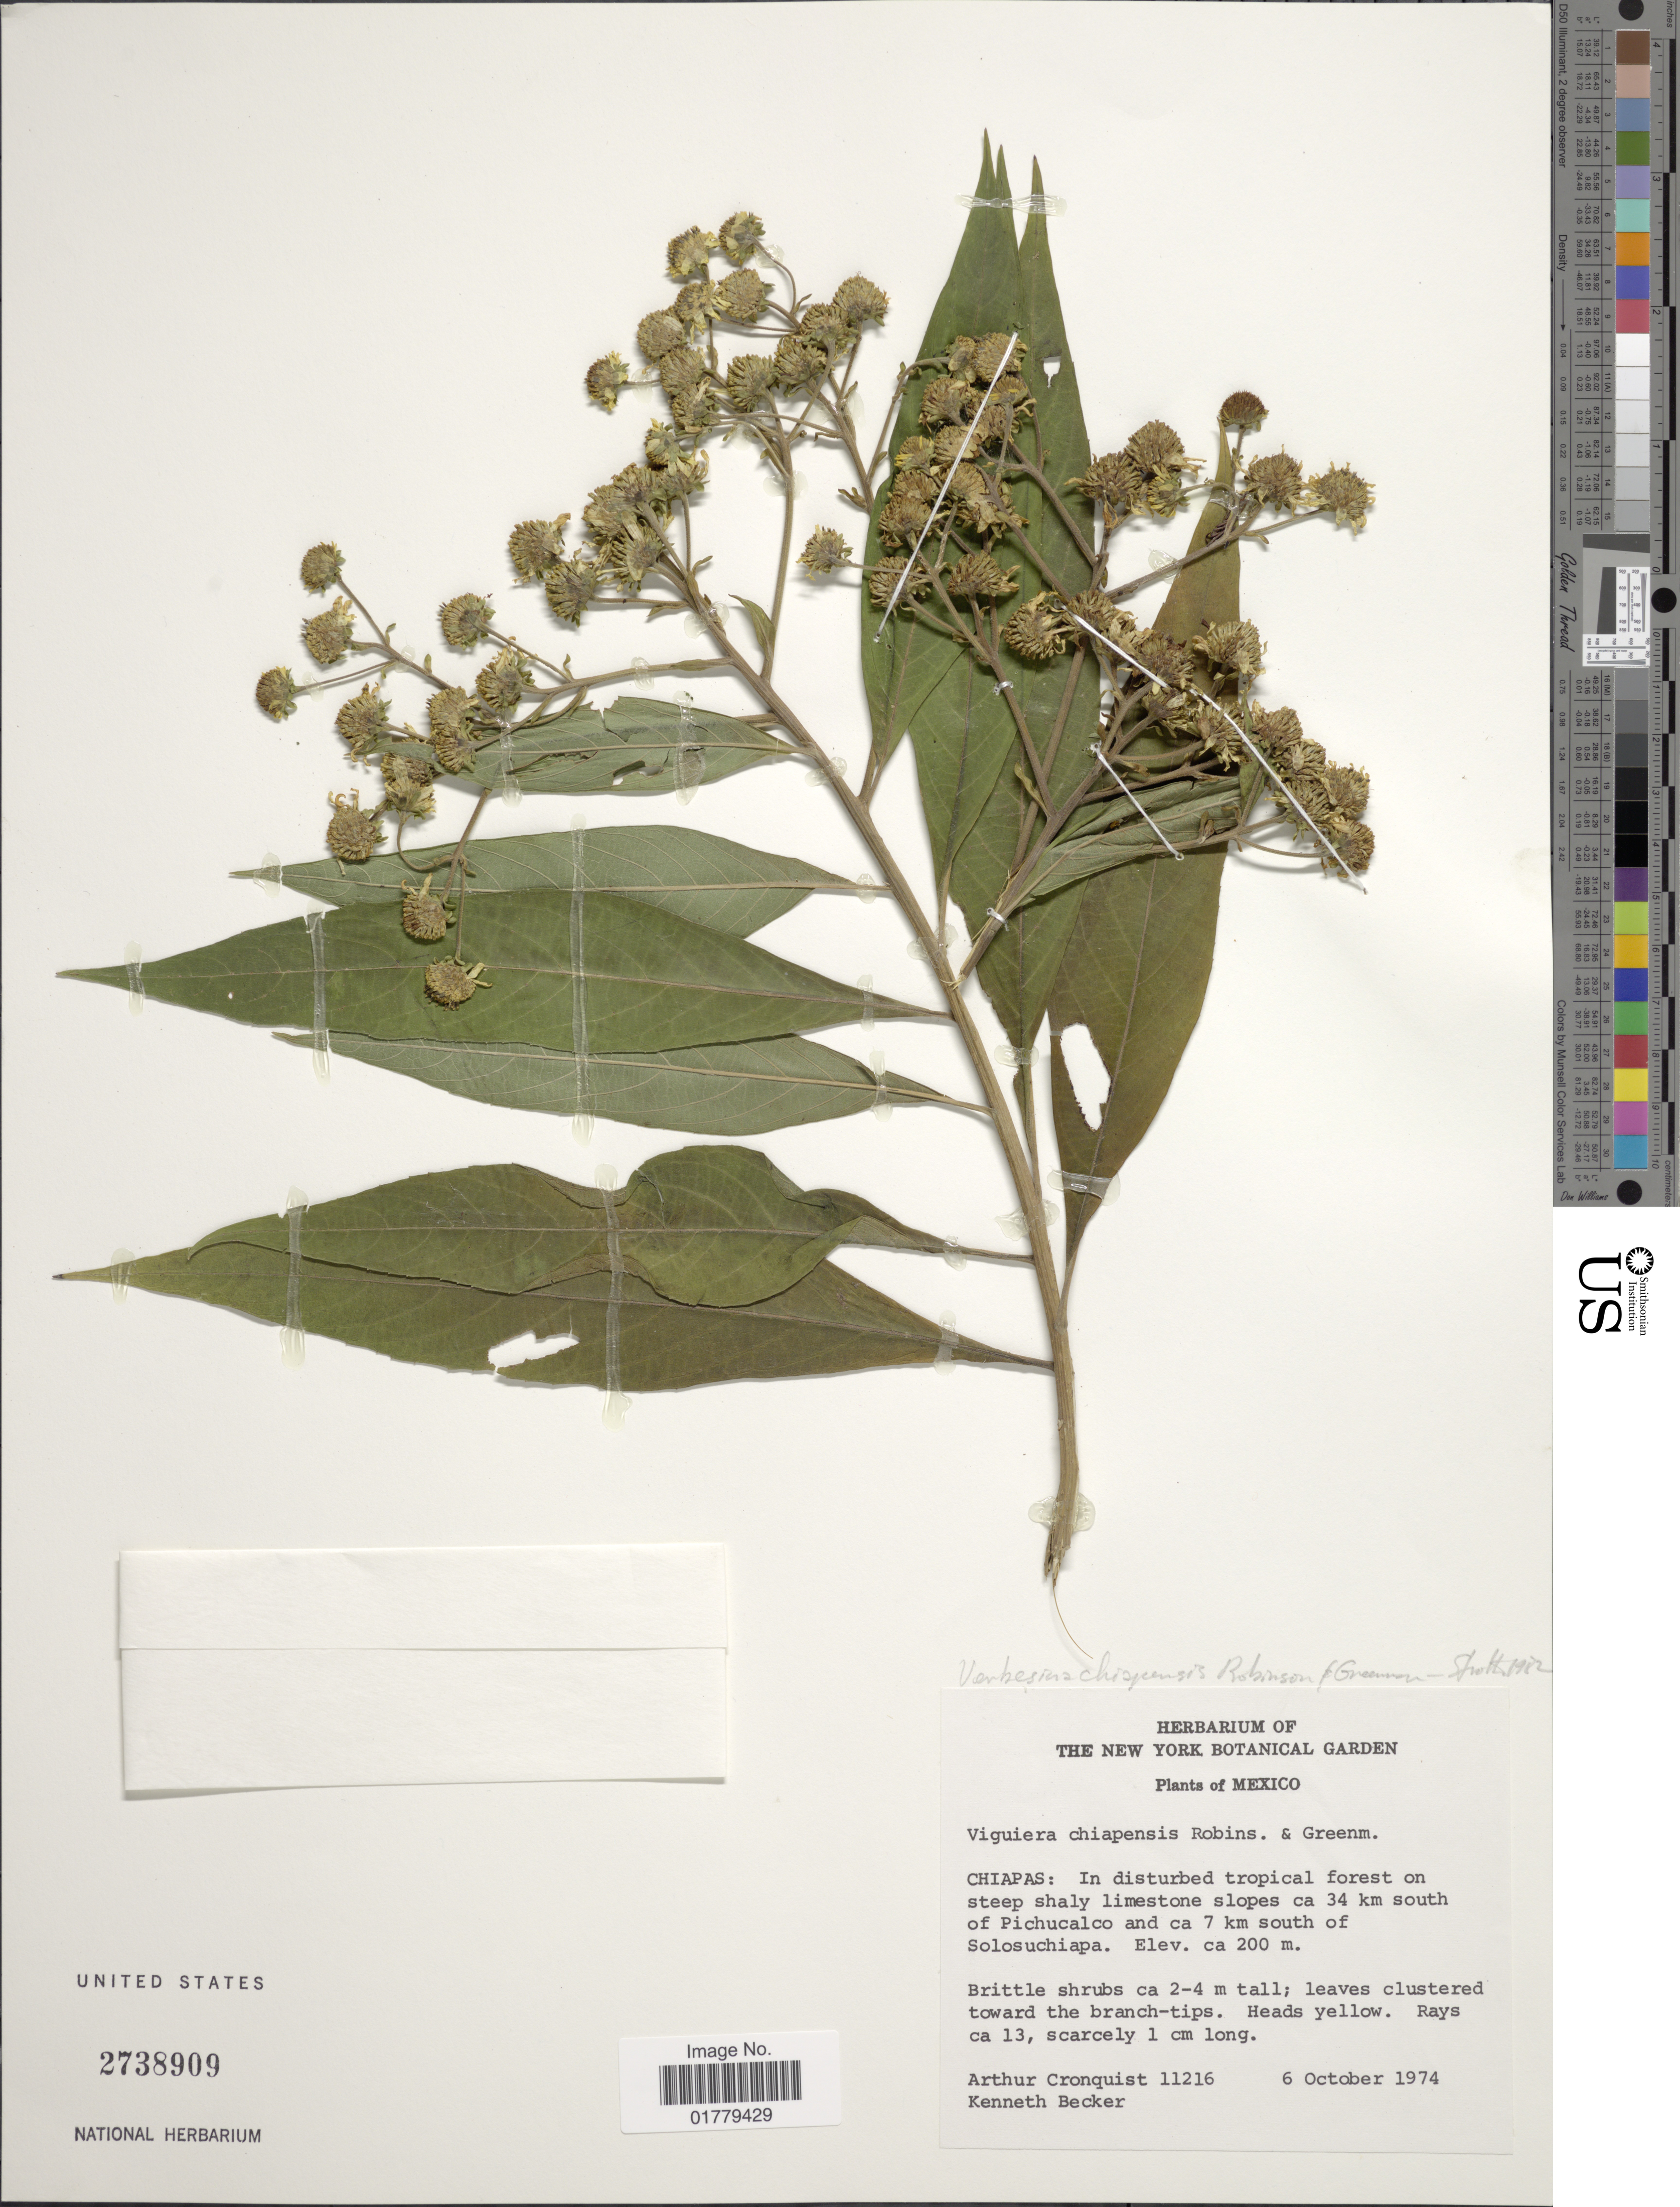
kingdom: Plantae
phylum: Tracheophyta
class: Magnoliopsida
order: Asterales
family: Asteraceae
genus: Verbesina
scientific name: Verbesina chiapensis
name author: B.L. Rob. & Greenm.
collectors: A. J. Cronquist & K. M. Becker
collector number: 11216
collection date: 1974-10-06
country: Mexico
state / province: Chiapas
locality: Chiapas: In disturbed tropical forest on steep shaly limestone slopes ca 34 km south of Pichucalco and ca 7 km south of Solosuchiapa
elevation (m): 200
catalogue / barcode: US 2738909